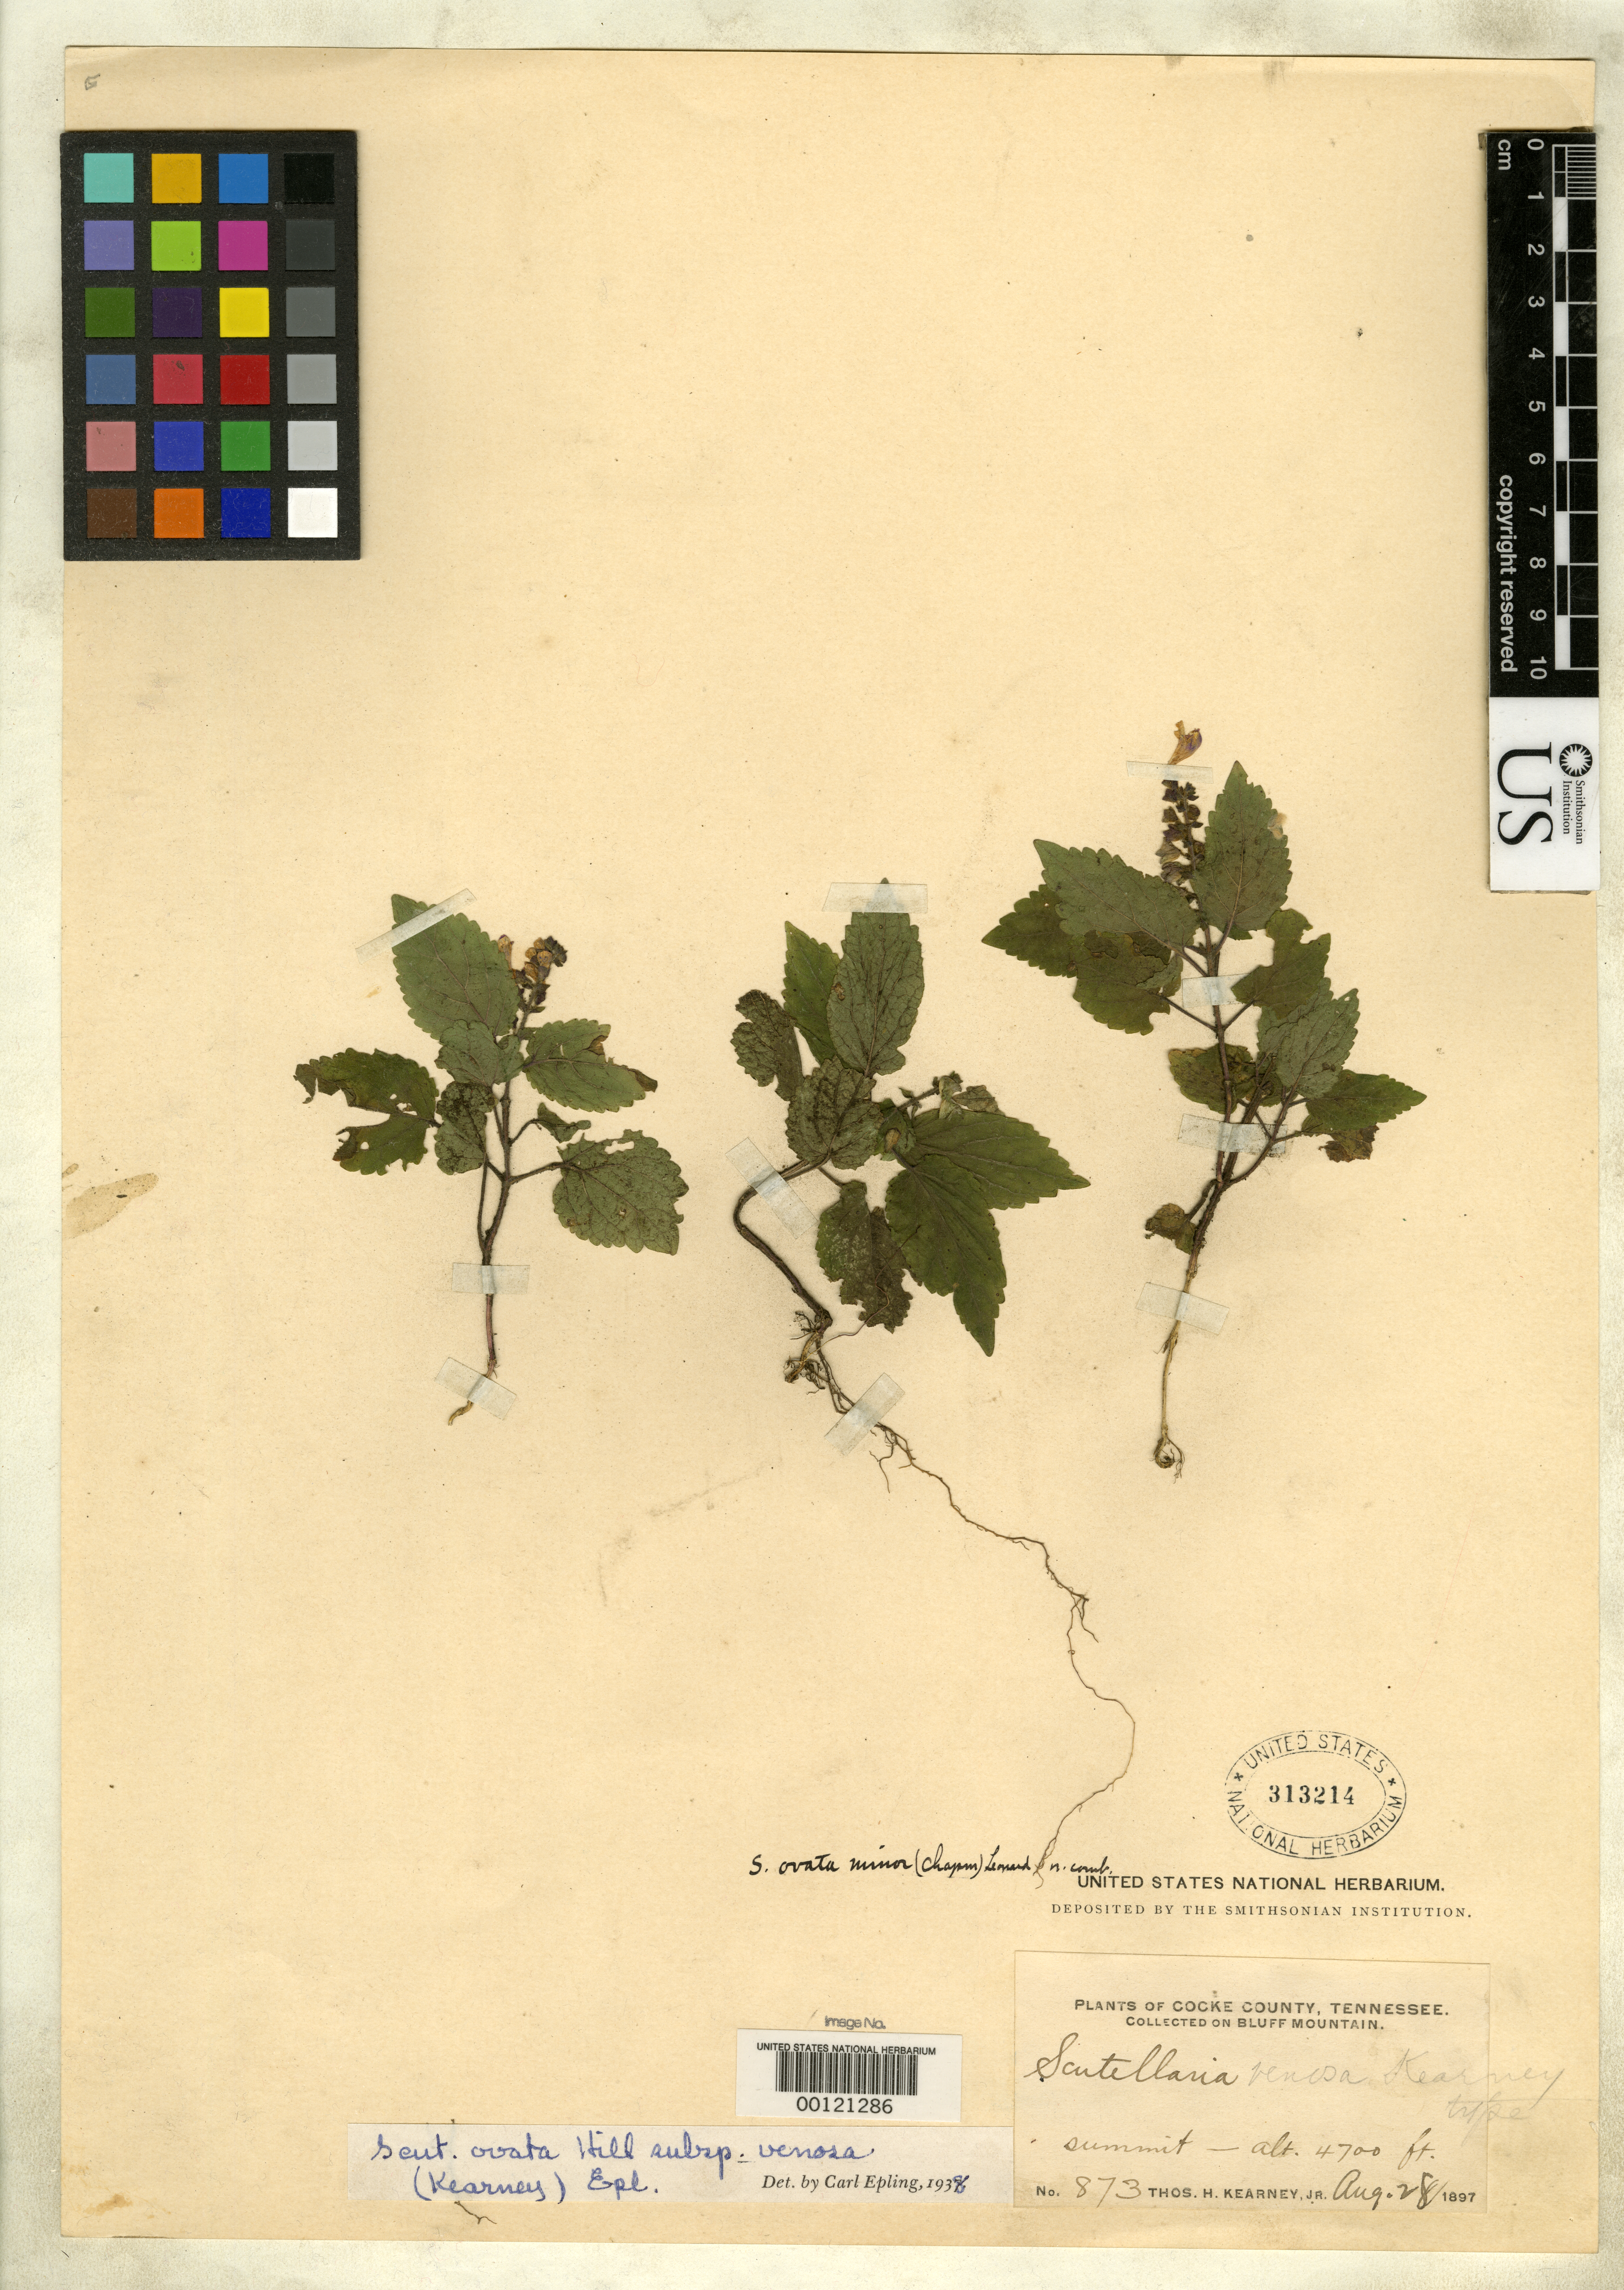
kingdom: Plantae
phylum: Tracheophyta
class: Magnoliopsida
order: Lamiales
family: Lamiaceae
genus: Scutellaria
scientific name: Scutellaria venosa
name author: Kearney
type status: Isotype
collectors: T. H. Kearney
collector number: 873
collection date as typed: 28 Aug 1897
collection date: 1897-08-28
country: United States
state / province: Tennessee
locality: Bluff Mt.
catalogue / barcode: US 313214